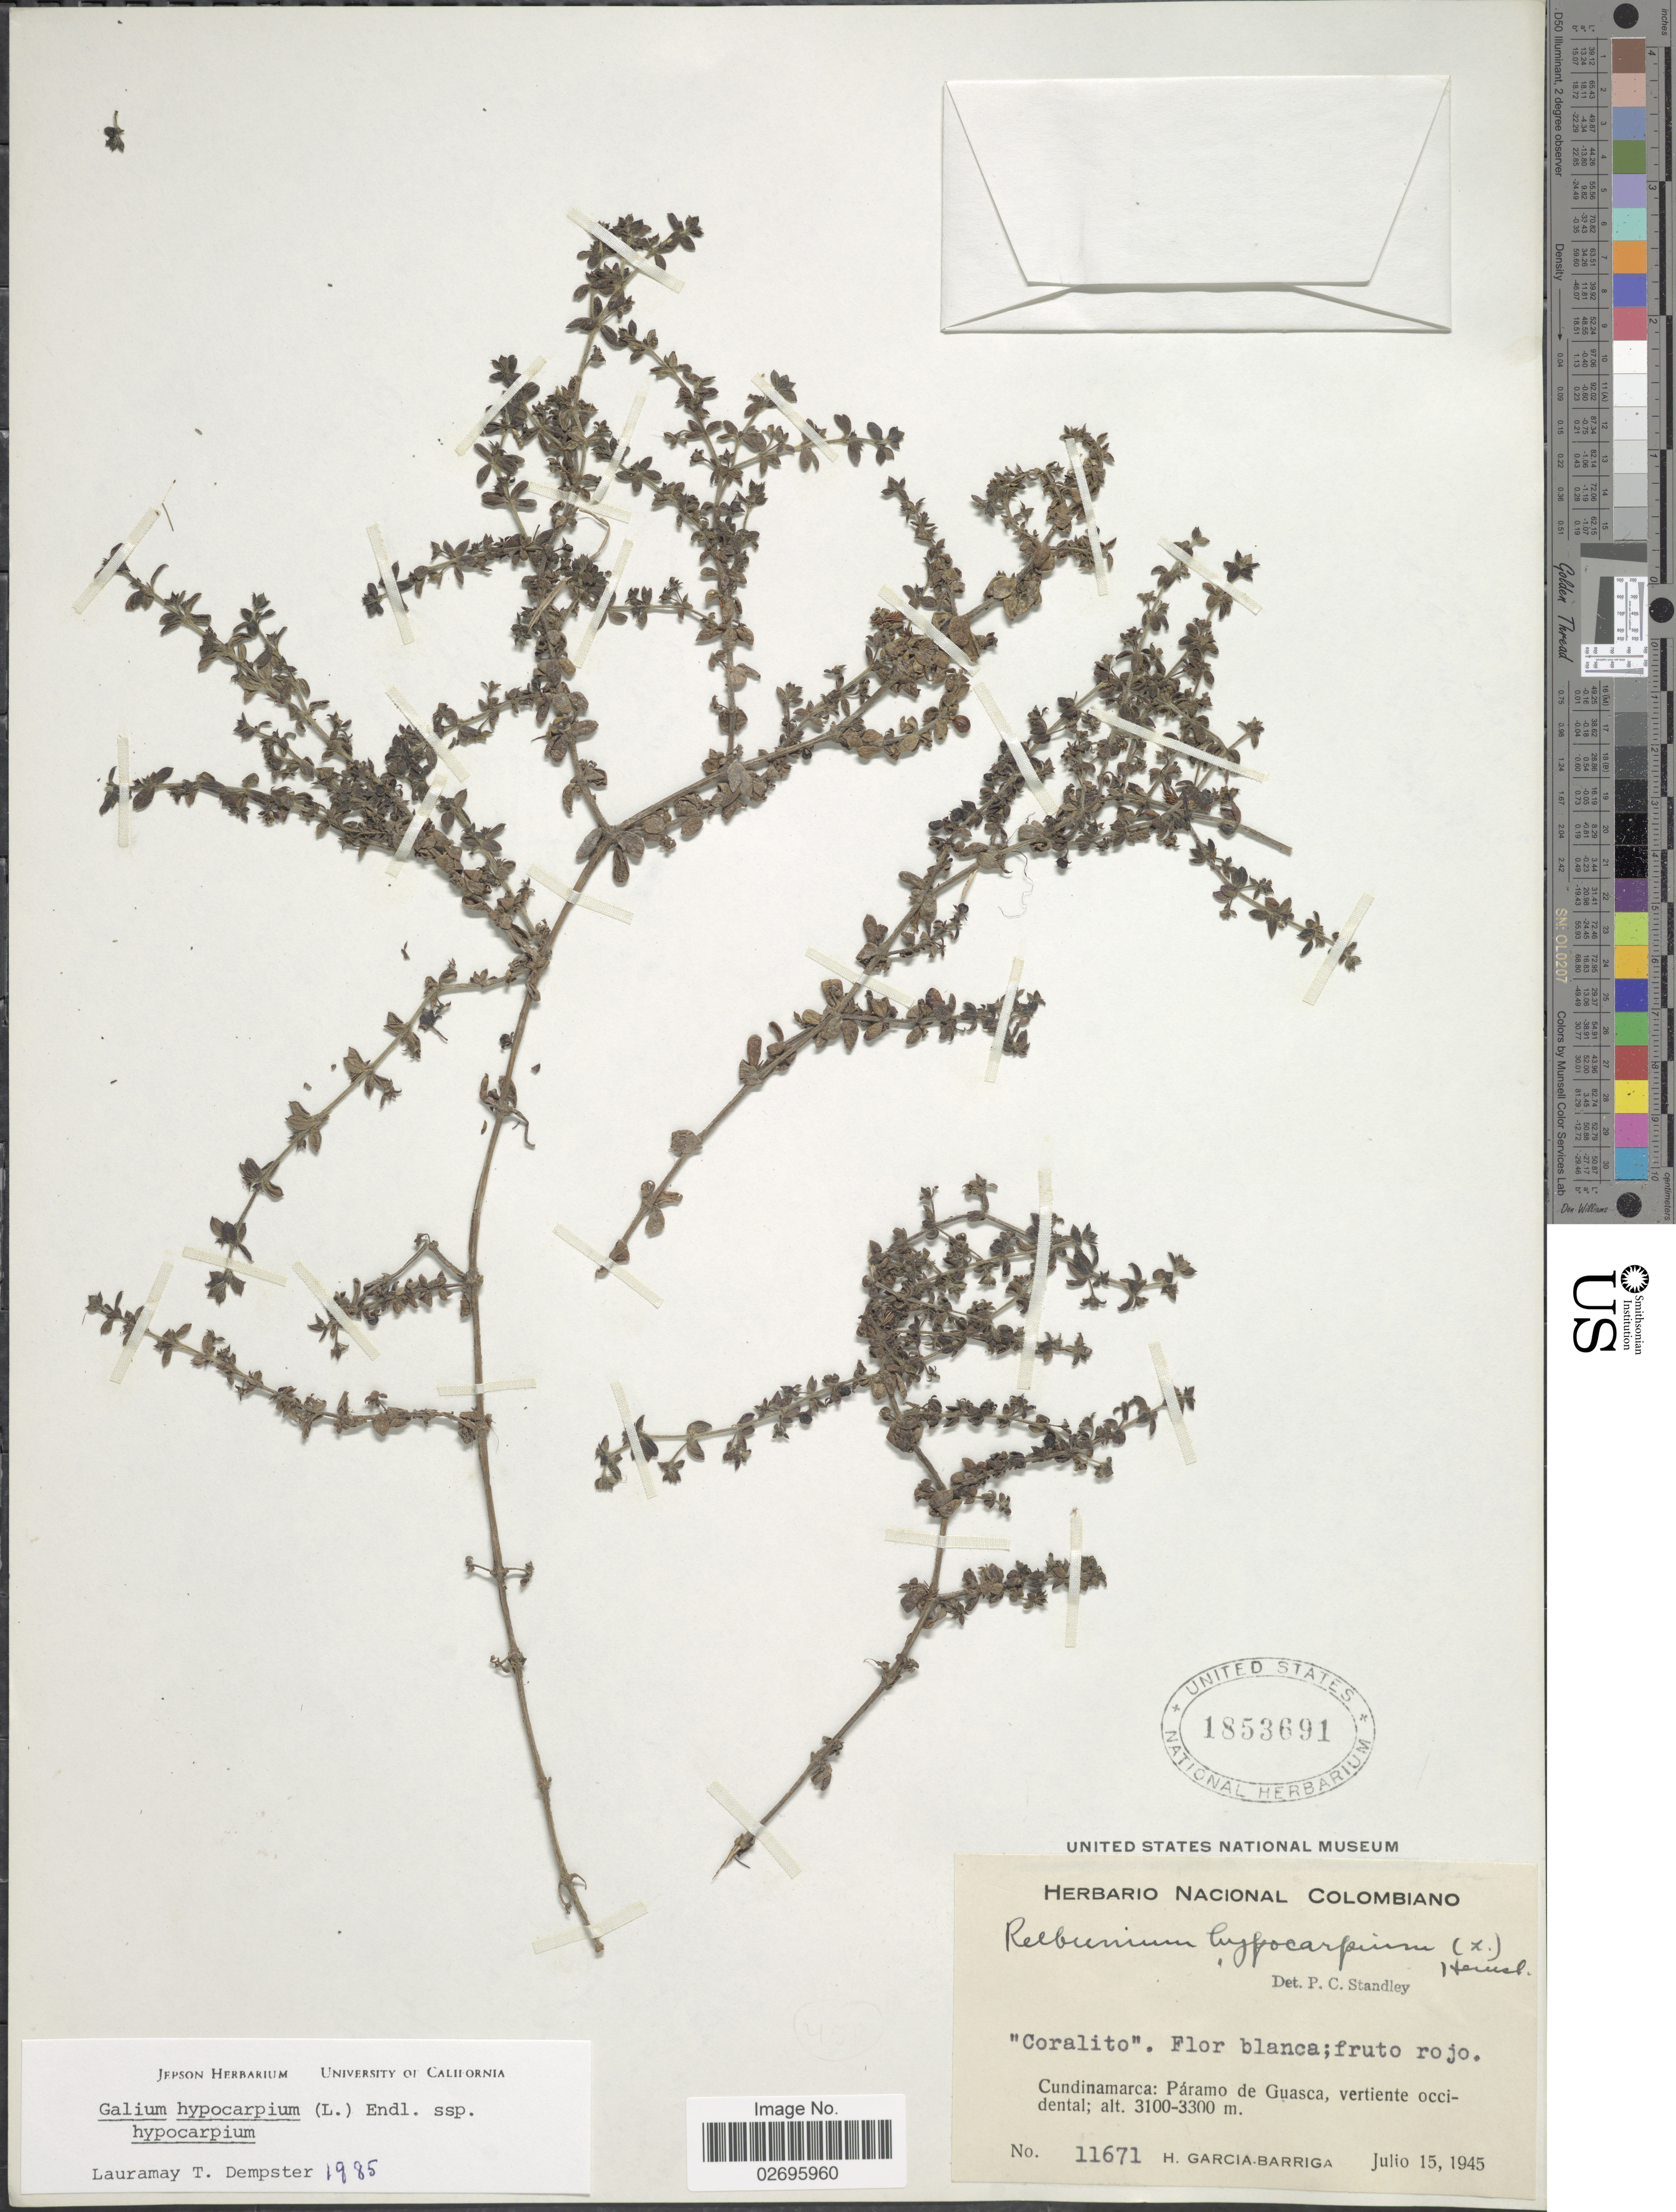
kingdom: Plantae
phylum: Tracheophyta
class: Magnoliopsida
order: Gentianales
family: Rubiaceae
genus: Galium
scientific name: Galium hypocarpium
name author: (L.) Endl. ex Griseb.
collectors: H. García Barriga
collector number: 11671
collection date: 1945-07-15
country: Colombia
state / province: Cundinamarca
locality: Páramo de Guasca, vertiente occidental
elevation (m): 3100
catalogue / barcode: US 1853691